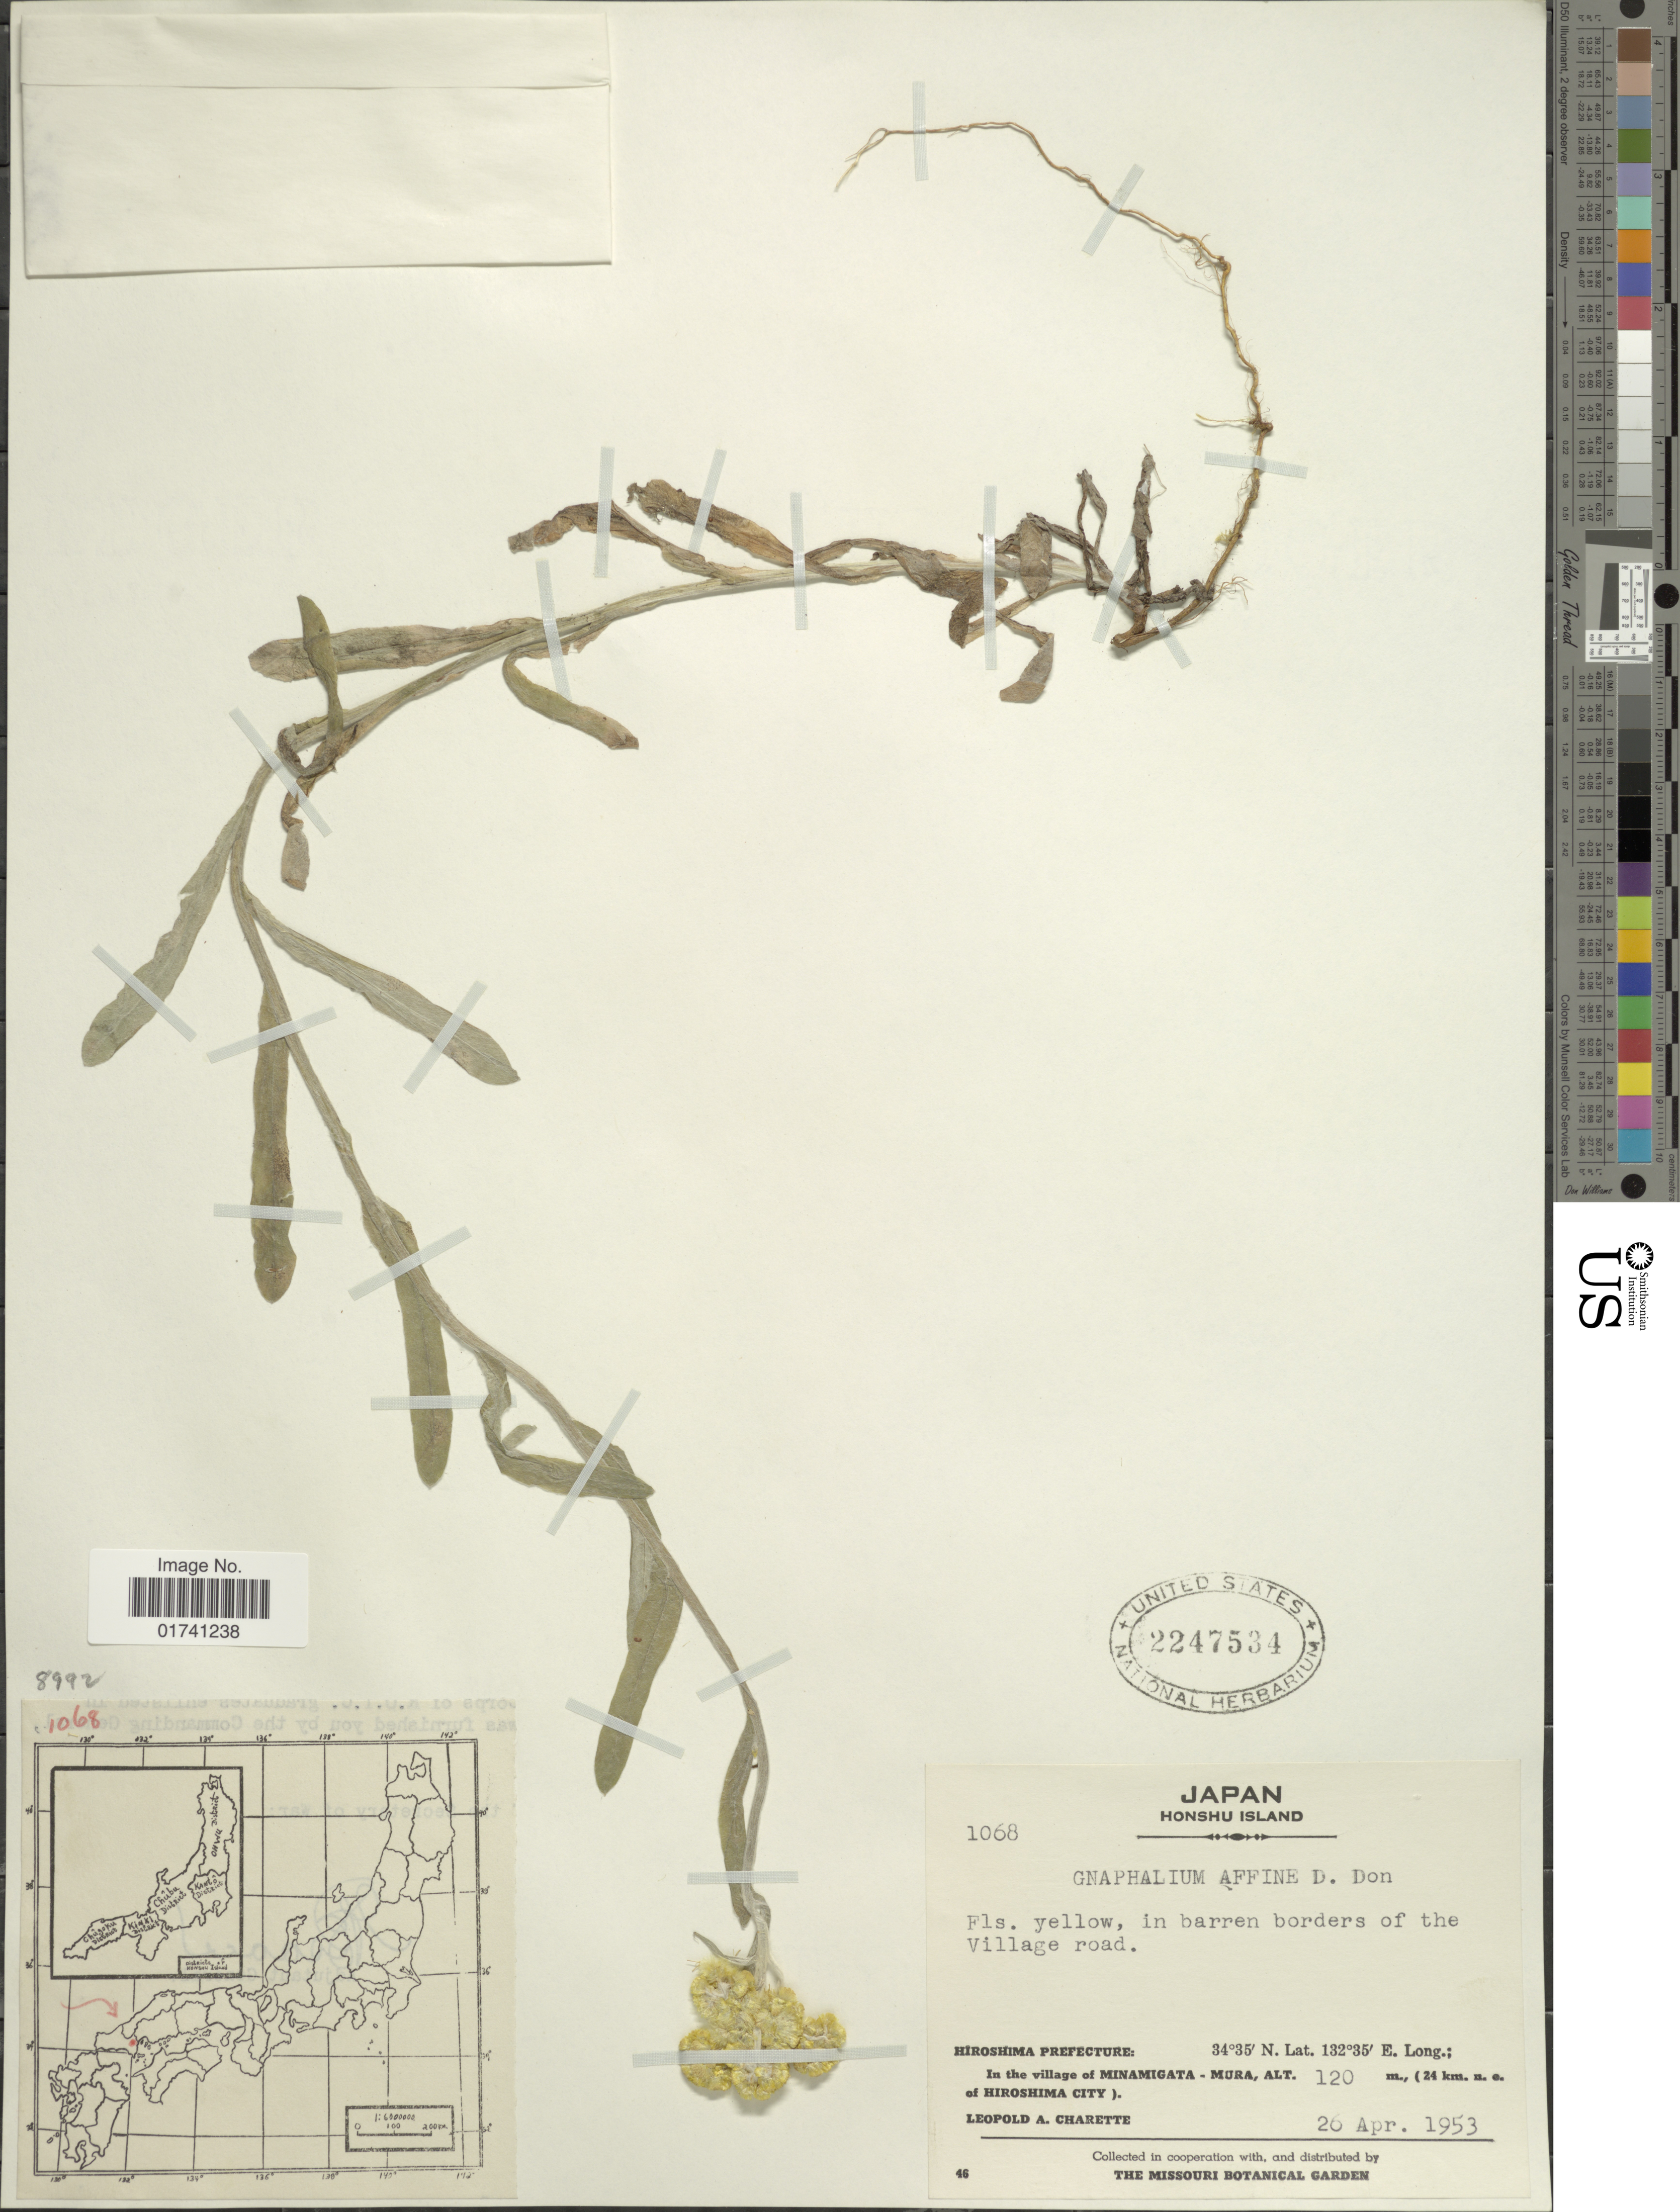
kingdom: Plantae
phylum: Tracheophyta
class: Magnoliopsida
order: Asterales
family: Asteraceae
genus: Laphangium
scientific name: Laphangium affine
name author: (D. Don) Tzvelev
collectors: L. A. Charette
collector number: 1068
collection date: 1953-05-26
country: Japan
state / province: Hirosima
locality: Honshu ismand. In the village of MInamigata - Mura (24 km. n. e. of Hiroshima City)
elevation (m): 120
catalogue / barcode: US 2247534